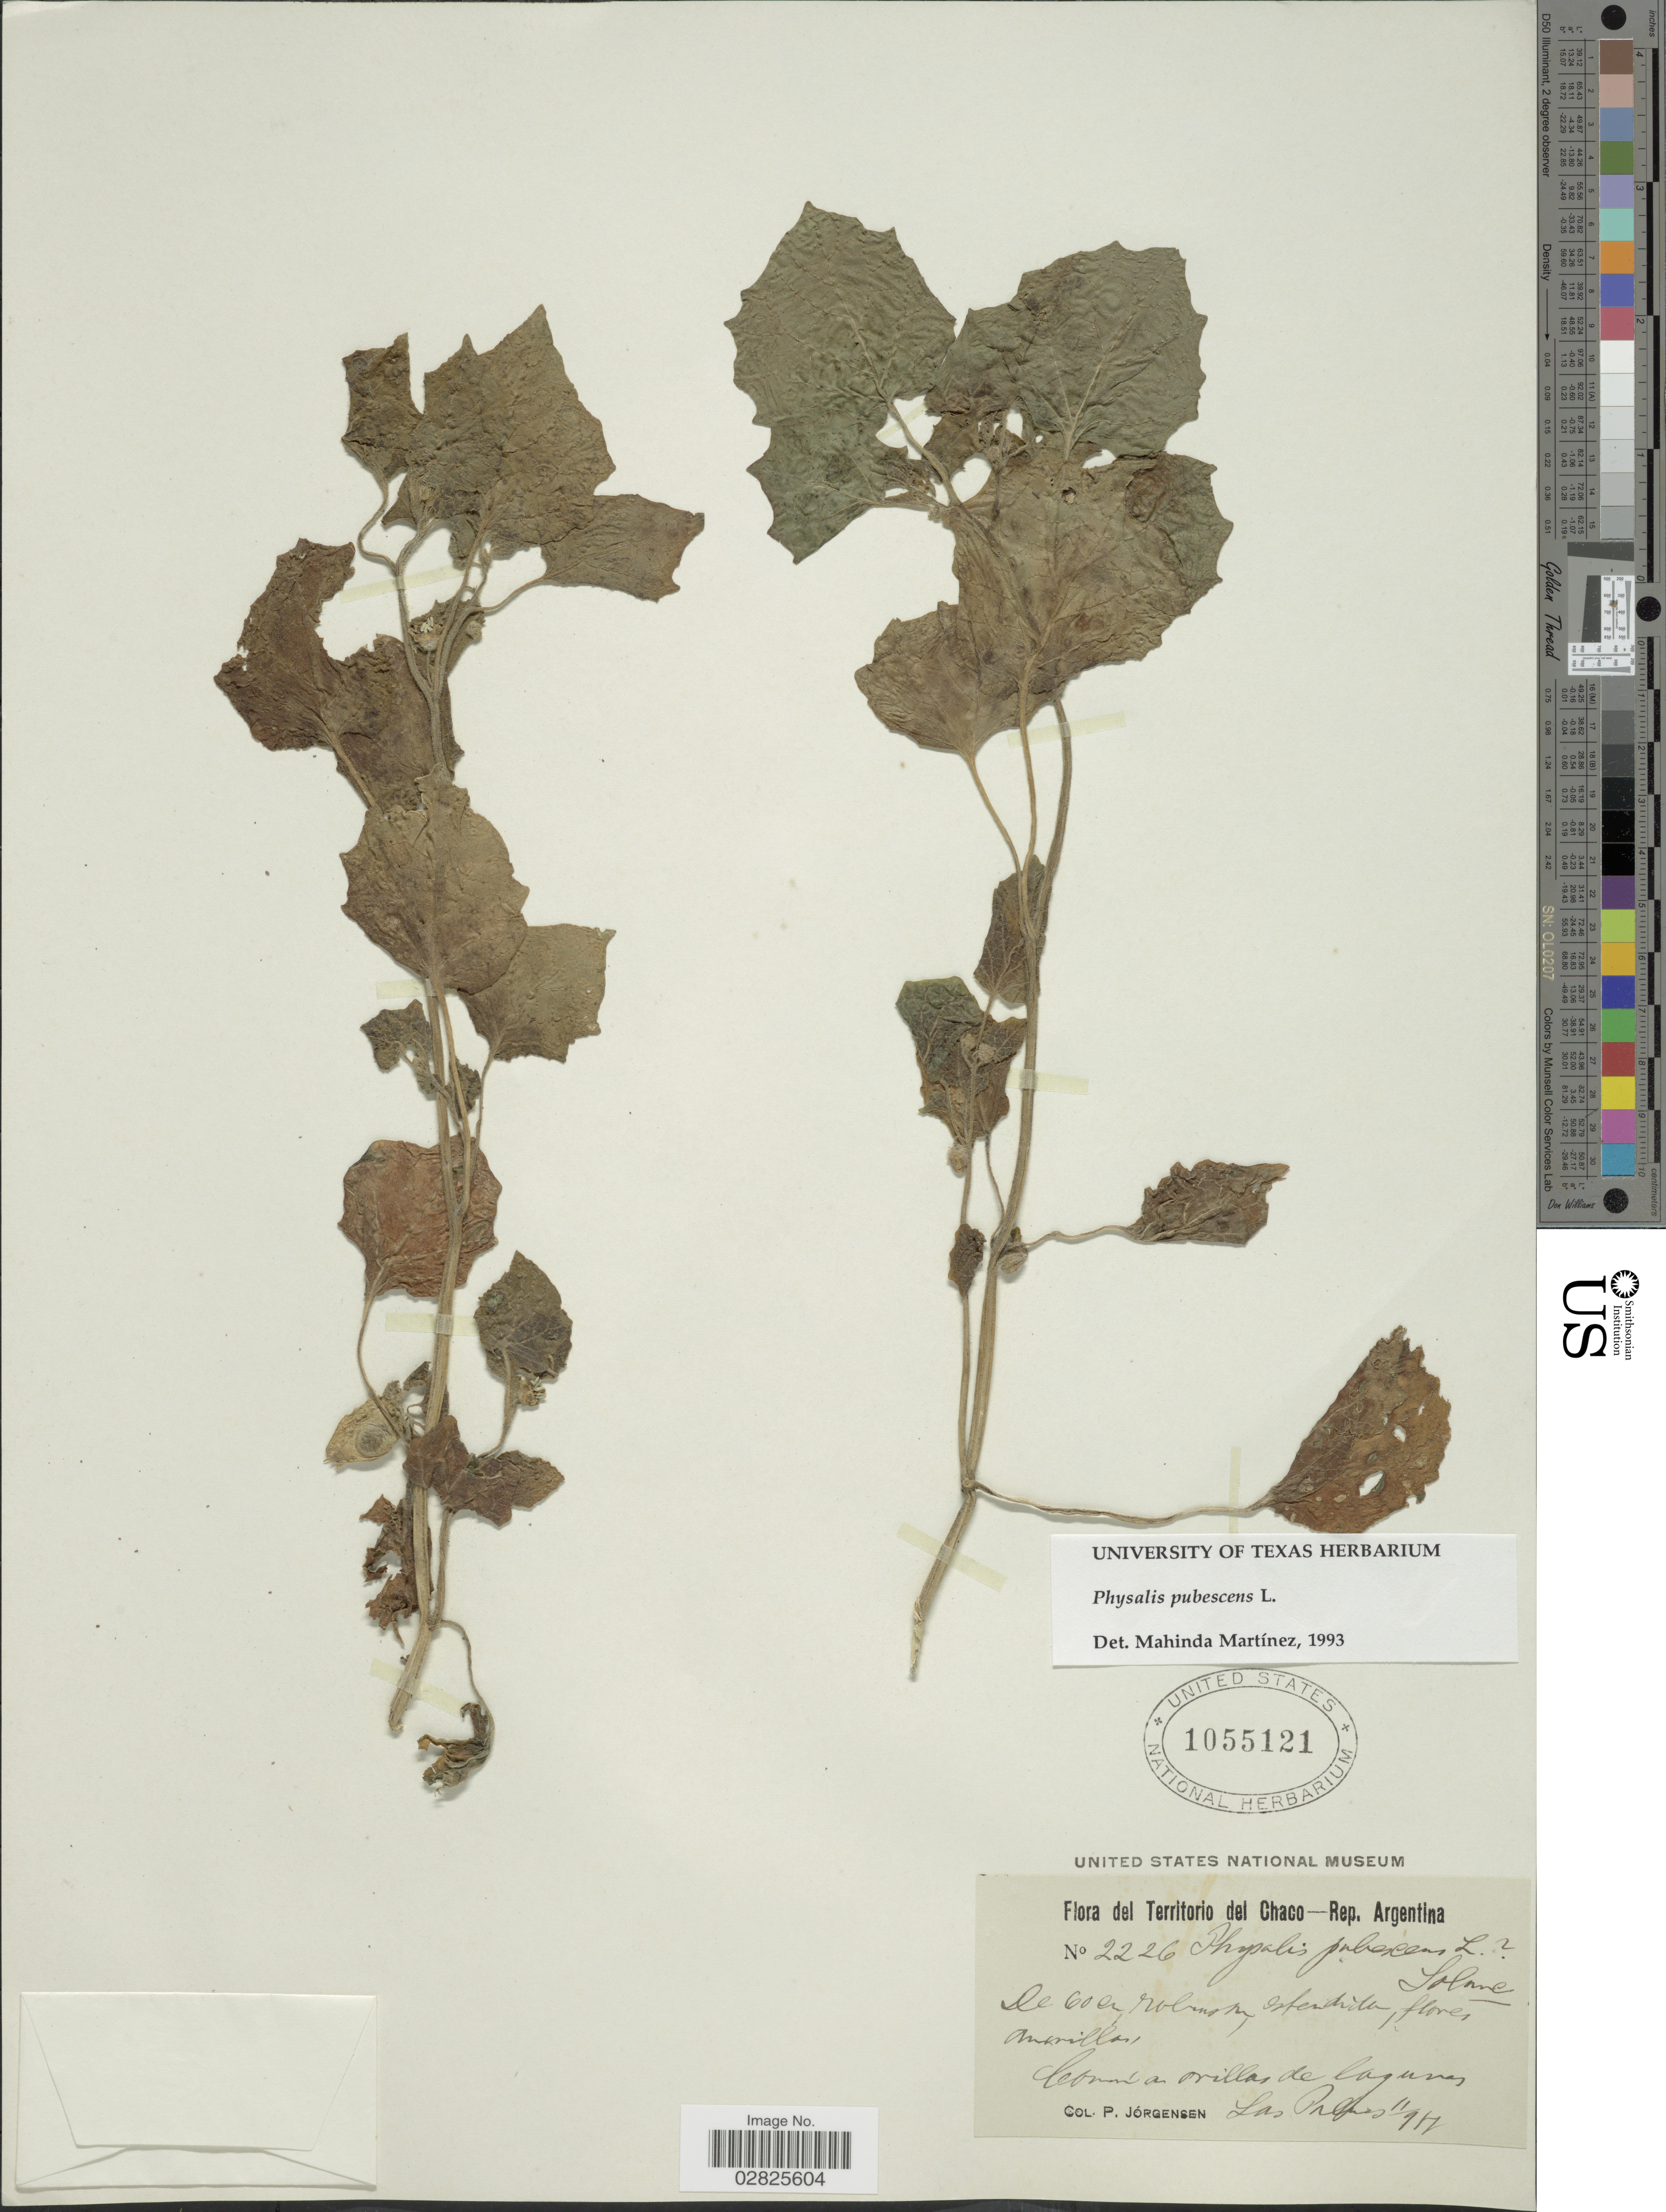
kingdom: Plantae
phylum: Tracheophyta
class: Magnoliopsida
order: Solanales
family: Solanaceae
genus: Physalis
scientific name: Physalis pubescens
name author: L.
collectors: P. Jörgensen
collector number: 2226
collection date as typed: Transcribed d/m/y: 11/9/17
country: Argentina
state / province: Chaco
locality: Territorio del Chaco. Comun orillas de lagunas Las Palmas.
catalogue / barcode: US 1055121